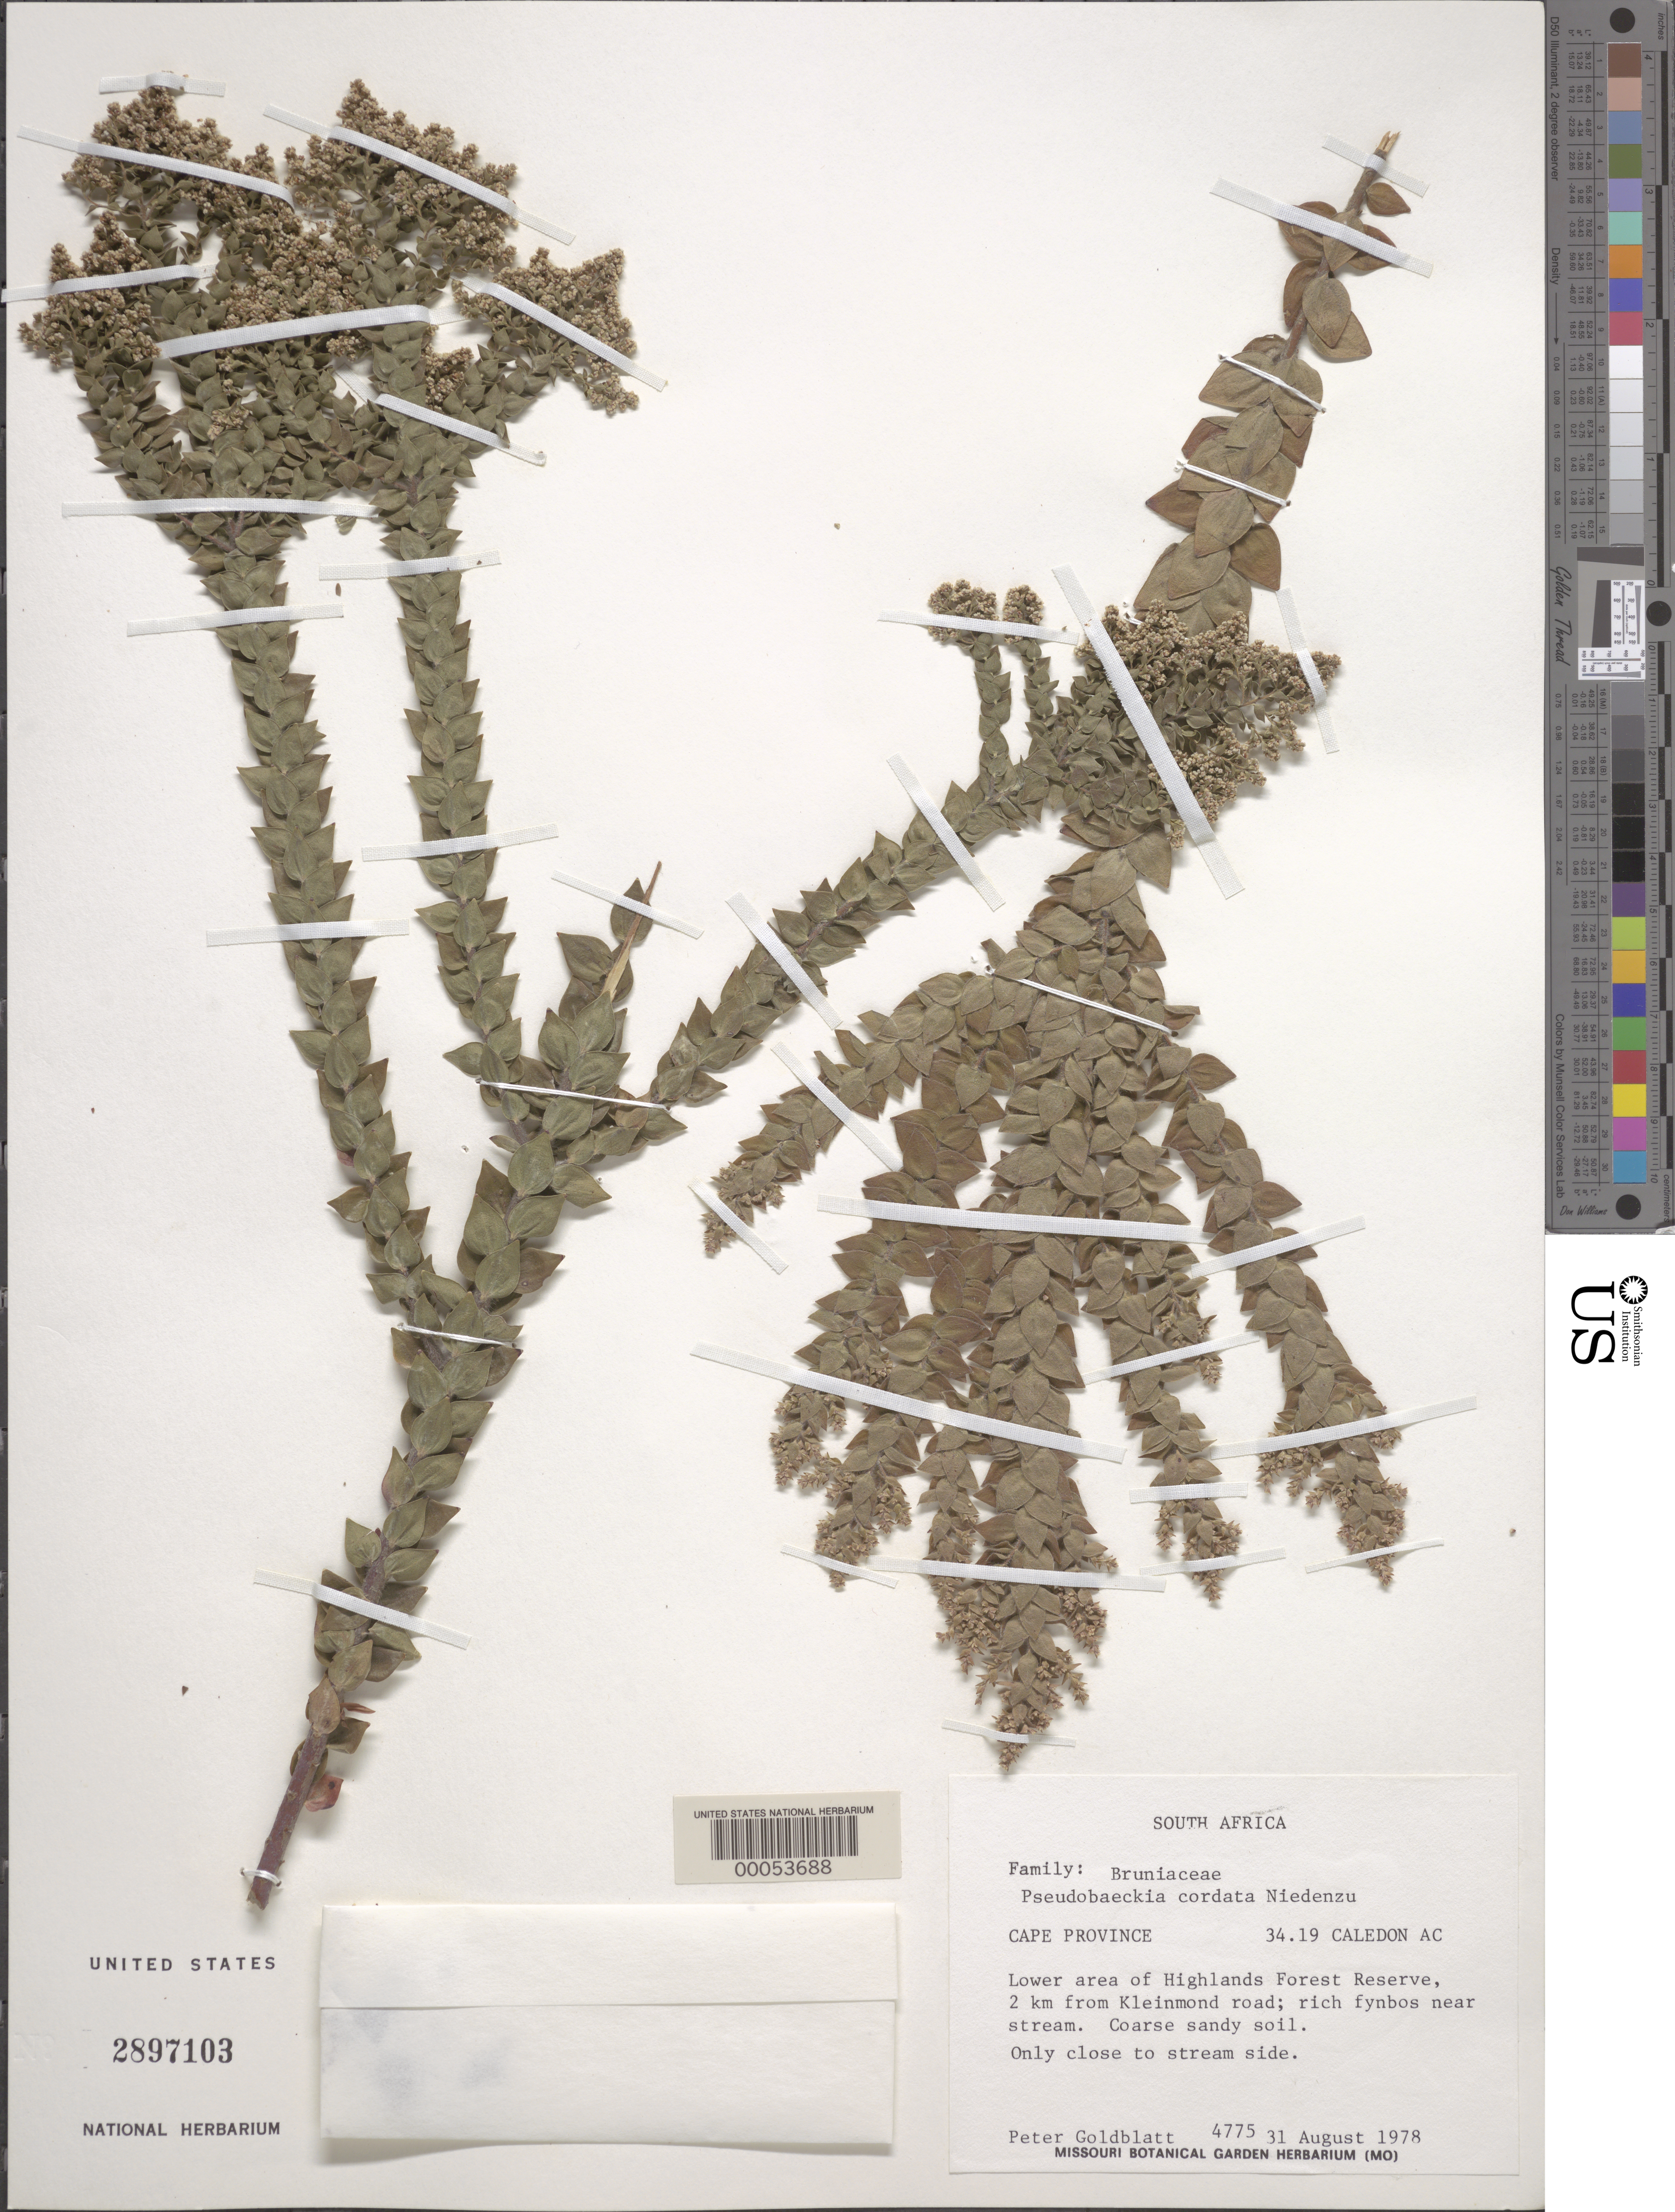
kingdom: Plantae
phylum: Tracheophyta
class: Magnoliopsida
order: Bruniales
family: Bruniaceae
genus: Brunia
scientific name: Brunia cordata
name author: (Burm. f.) Walp.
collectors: P. Goldblatt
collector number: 4775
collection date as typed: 31 Aug 1978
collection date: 1978-08-31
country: South Africa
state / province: Western Cape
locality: Caledon, highlands forest reserve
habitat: Coarse sandy soil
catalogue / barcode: US 2897103